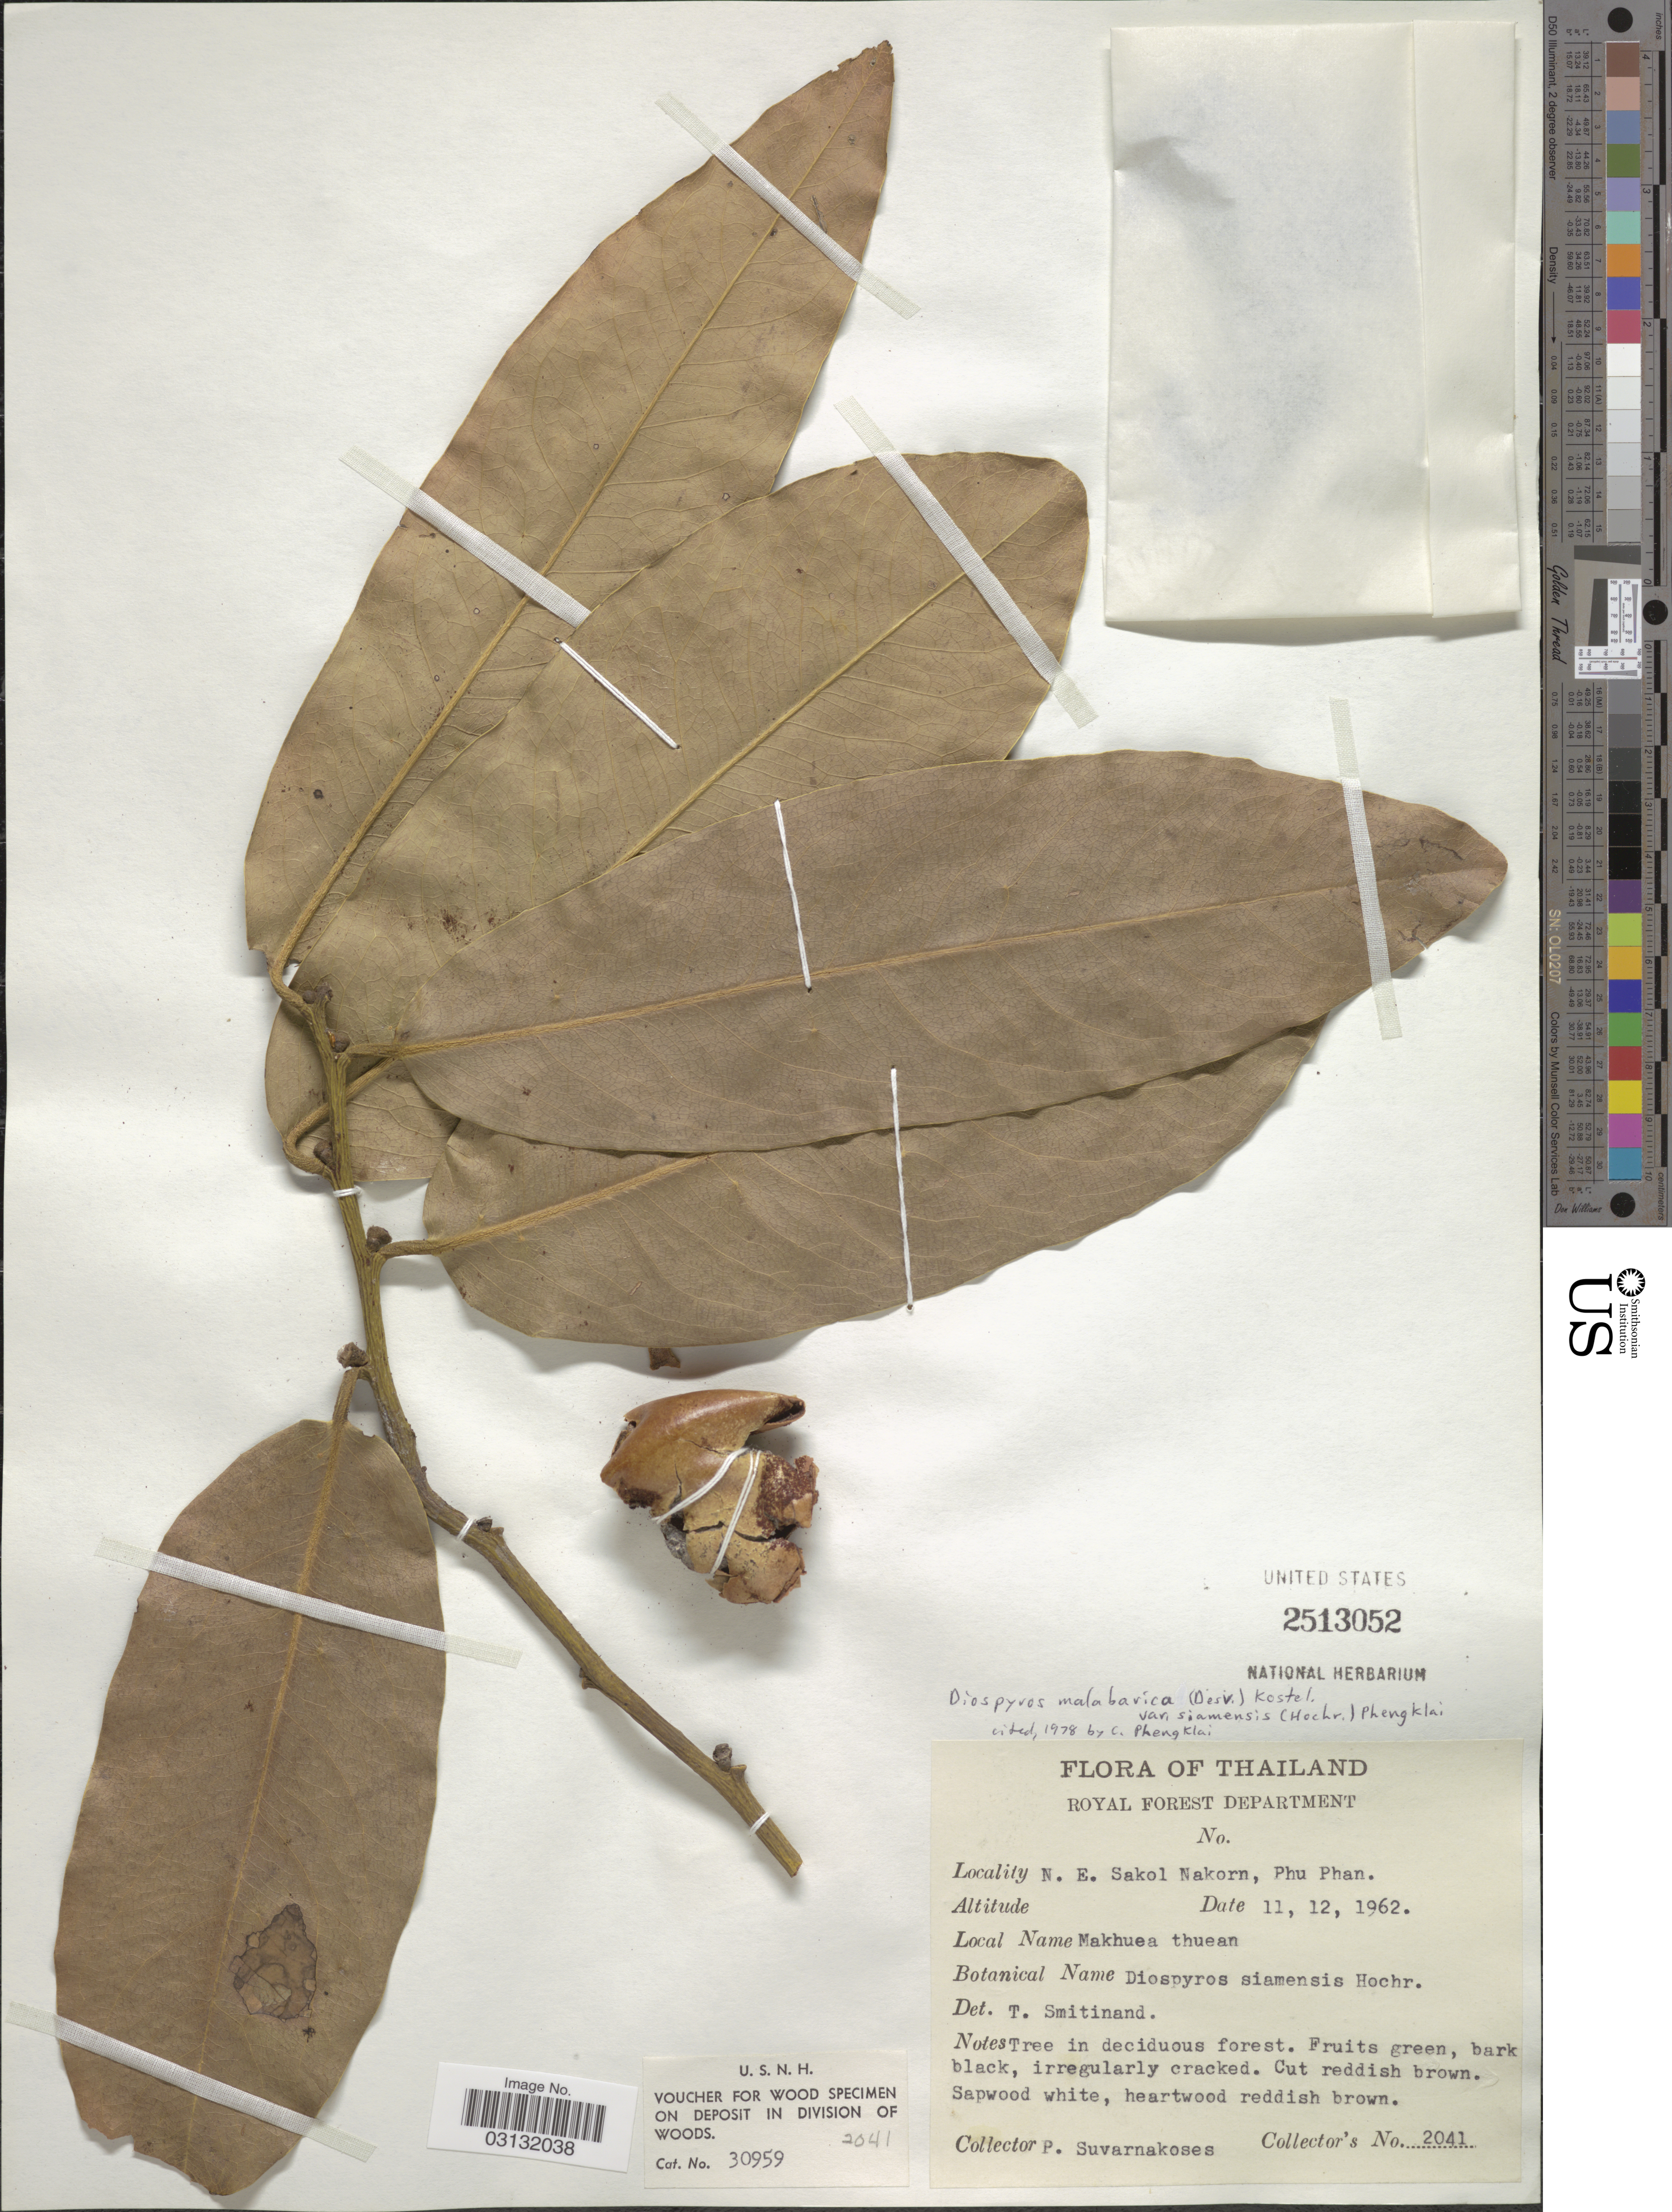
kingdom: Plantae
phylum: Tracheophyta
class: Magnoliopsida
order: Ericales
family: Ebenaceae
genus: Diospyros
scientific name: Diospyros malabarica var. siamensis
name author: (Hochr.) Phengklai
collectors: P. Suvarnakoses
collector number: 2041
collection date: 1962-12-11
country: Thailand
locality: N. E. Sakol Nakorn, Phu Phan.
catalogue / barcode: US 2513052